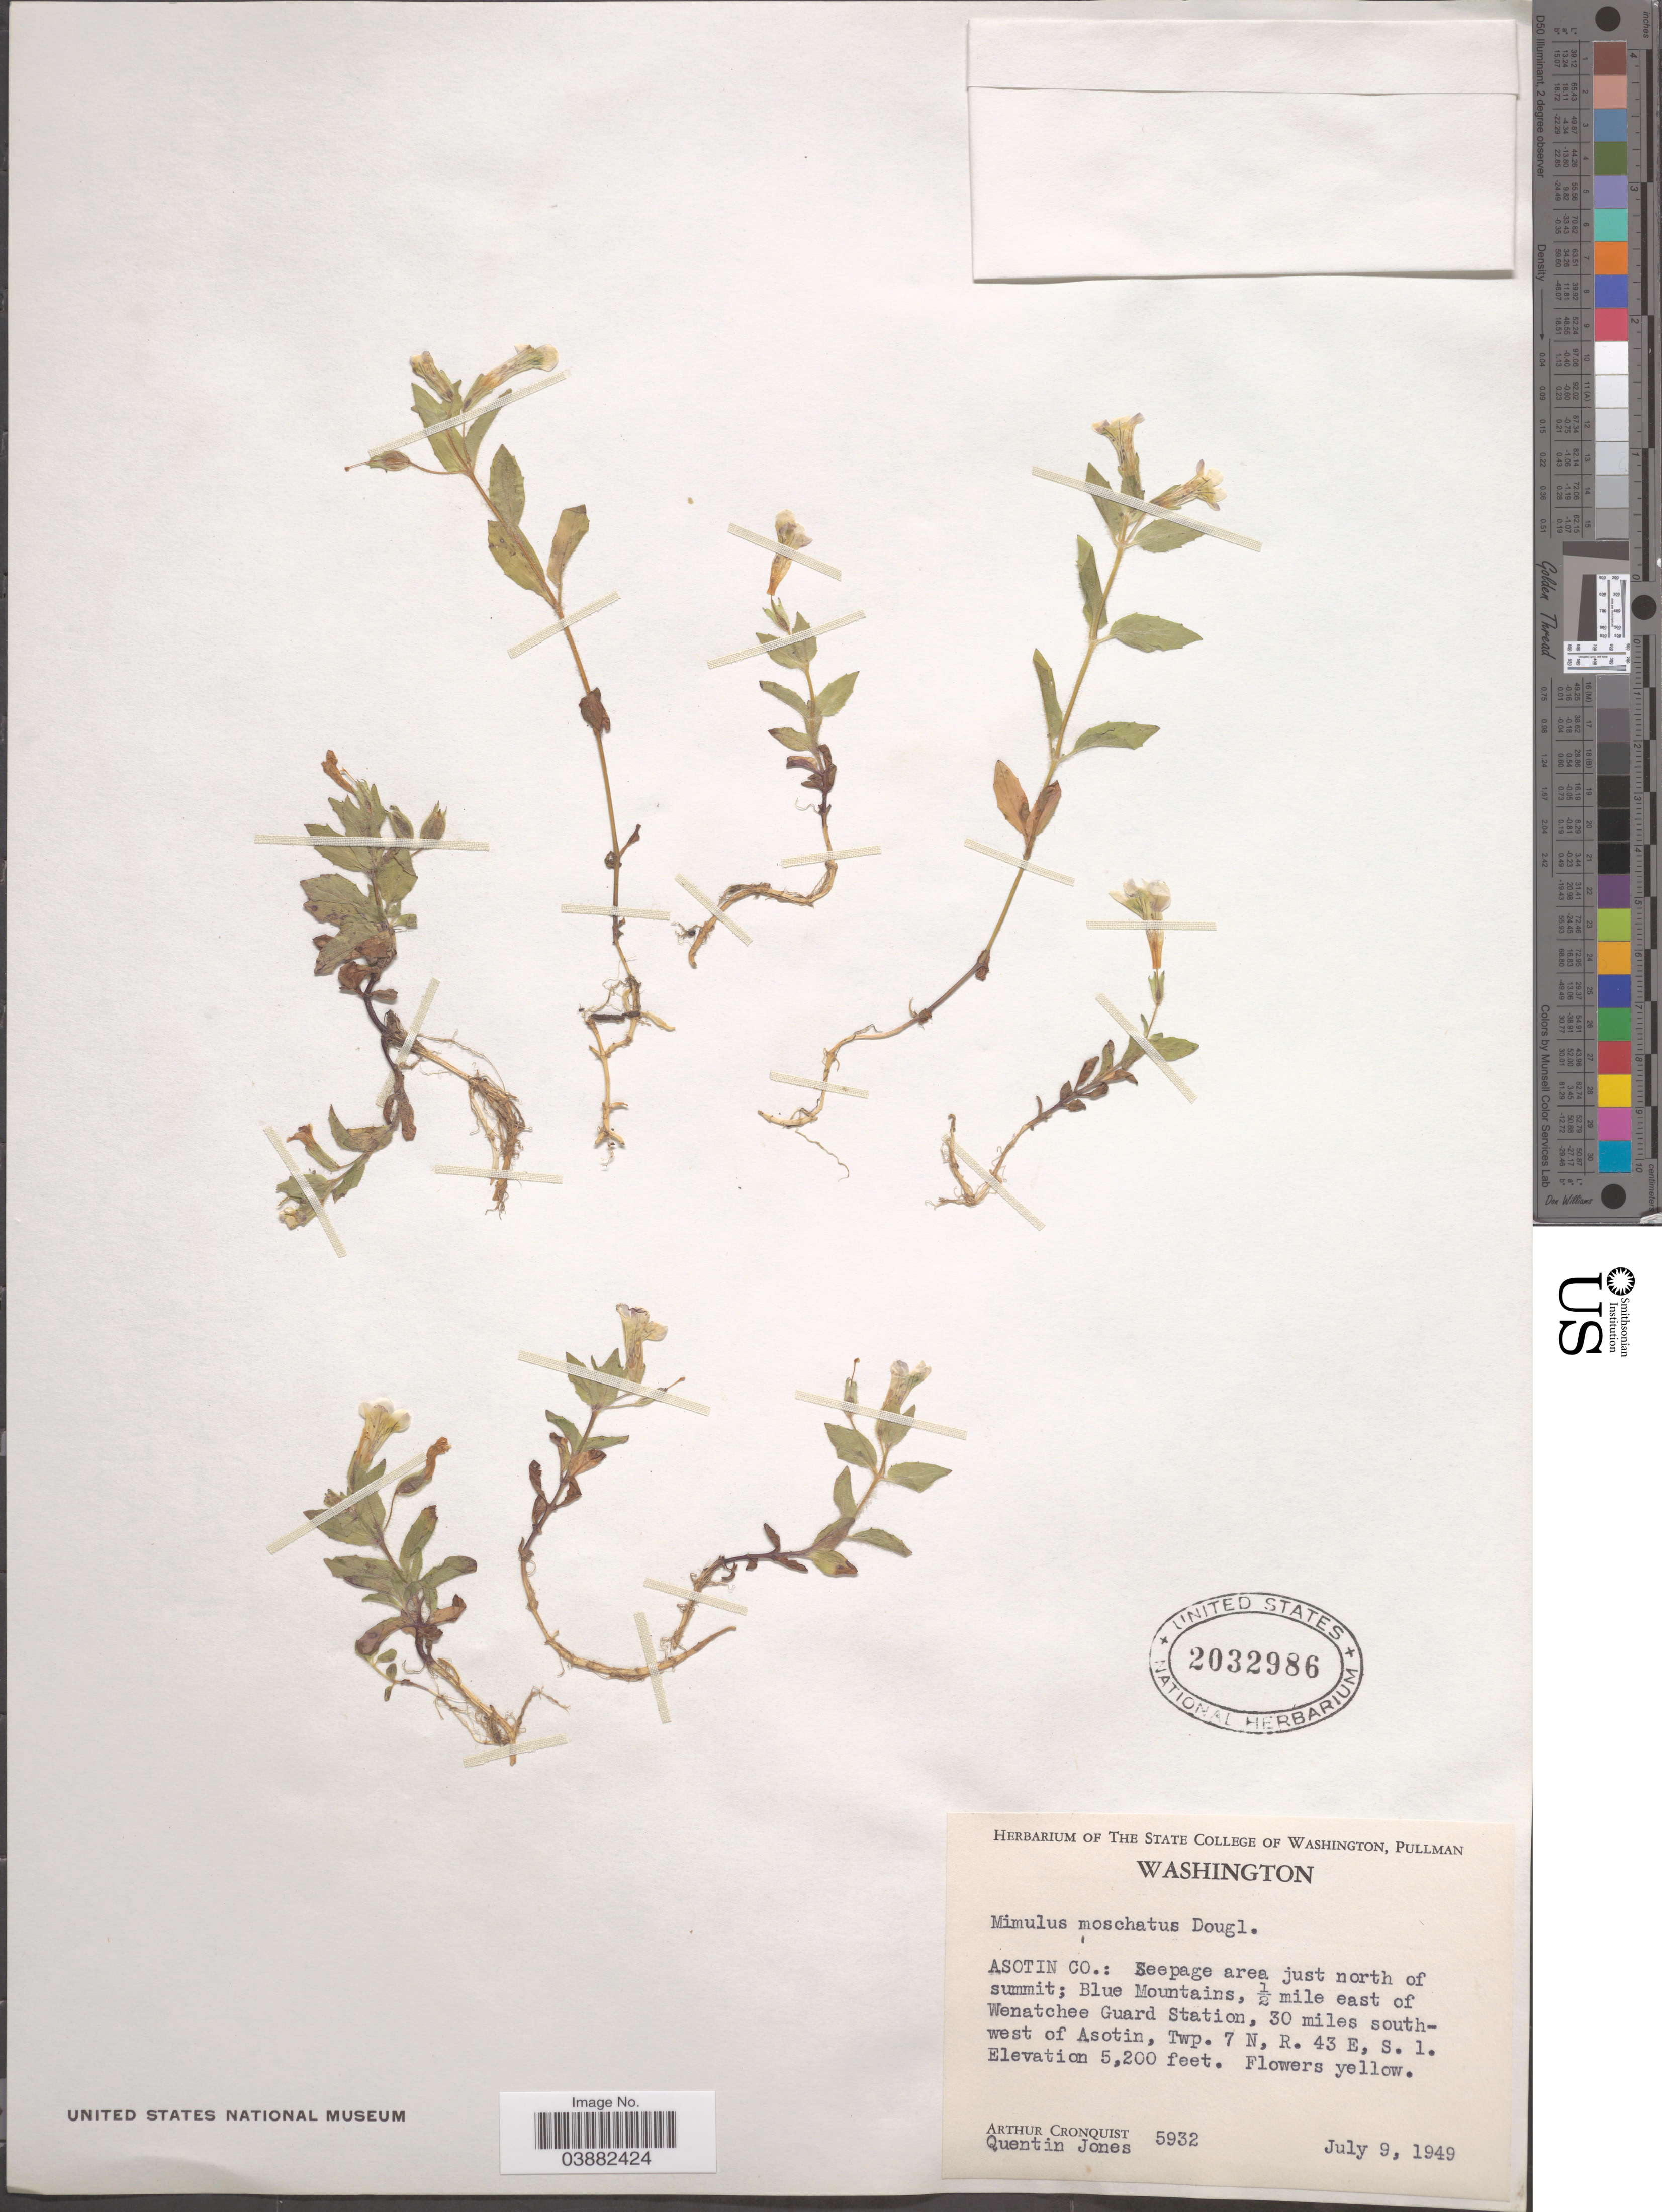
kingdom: Plantae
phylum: Tracheophyta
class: Magnoliopsida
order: Lamiales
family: Phrymaceae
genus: Mimulus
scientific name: Mimulus moschatus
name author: Douglas ex Lindl.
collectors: A. J. Cronquist & Q. Jones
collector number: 5932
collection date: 1949-07-09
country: United States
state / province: Washington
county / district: Asotin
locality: Asotin Co.: Seepage area just north of summit; Blue Mountains, ½ mile east of Wenatchee Guard Station, 30 miles southwest of Asotin, Twp. 7 n, R. 43 E, S. 1.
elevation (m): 1585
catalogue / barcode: US 2032986